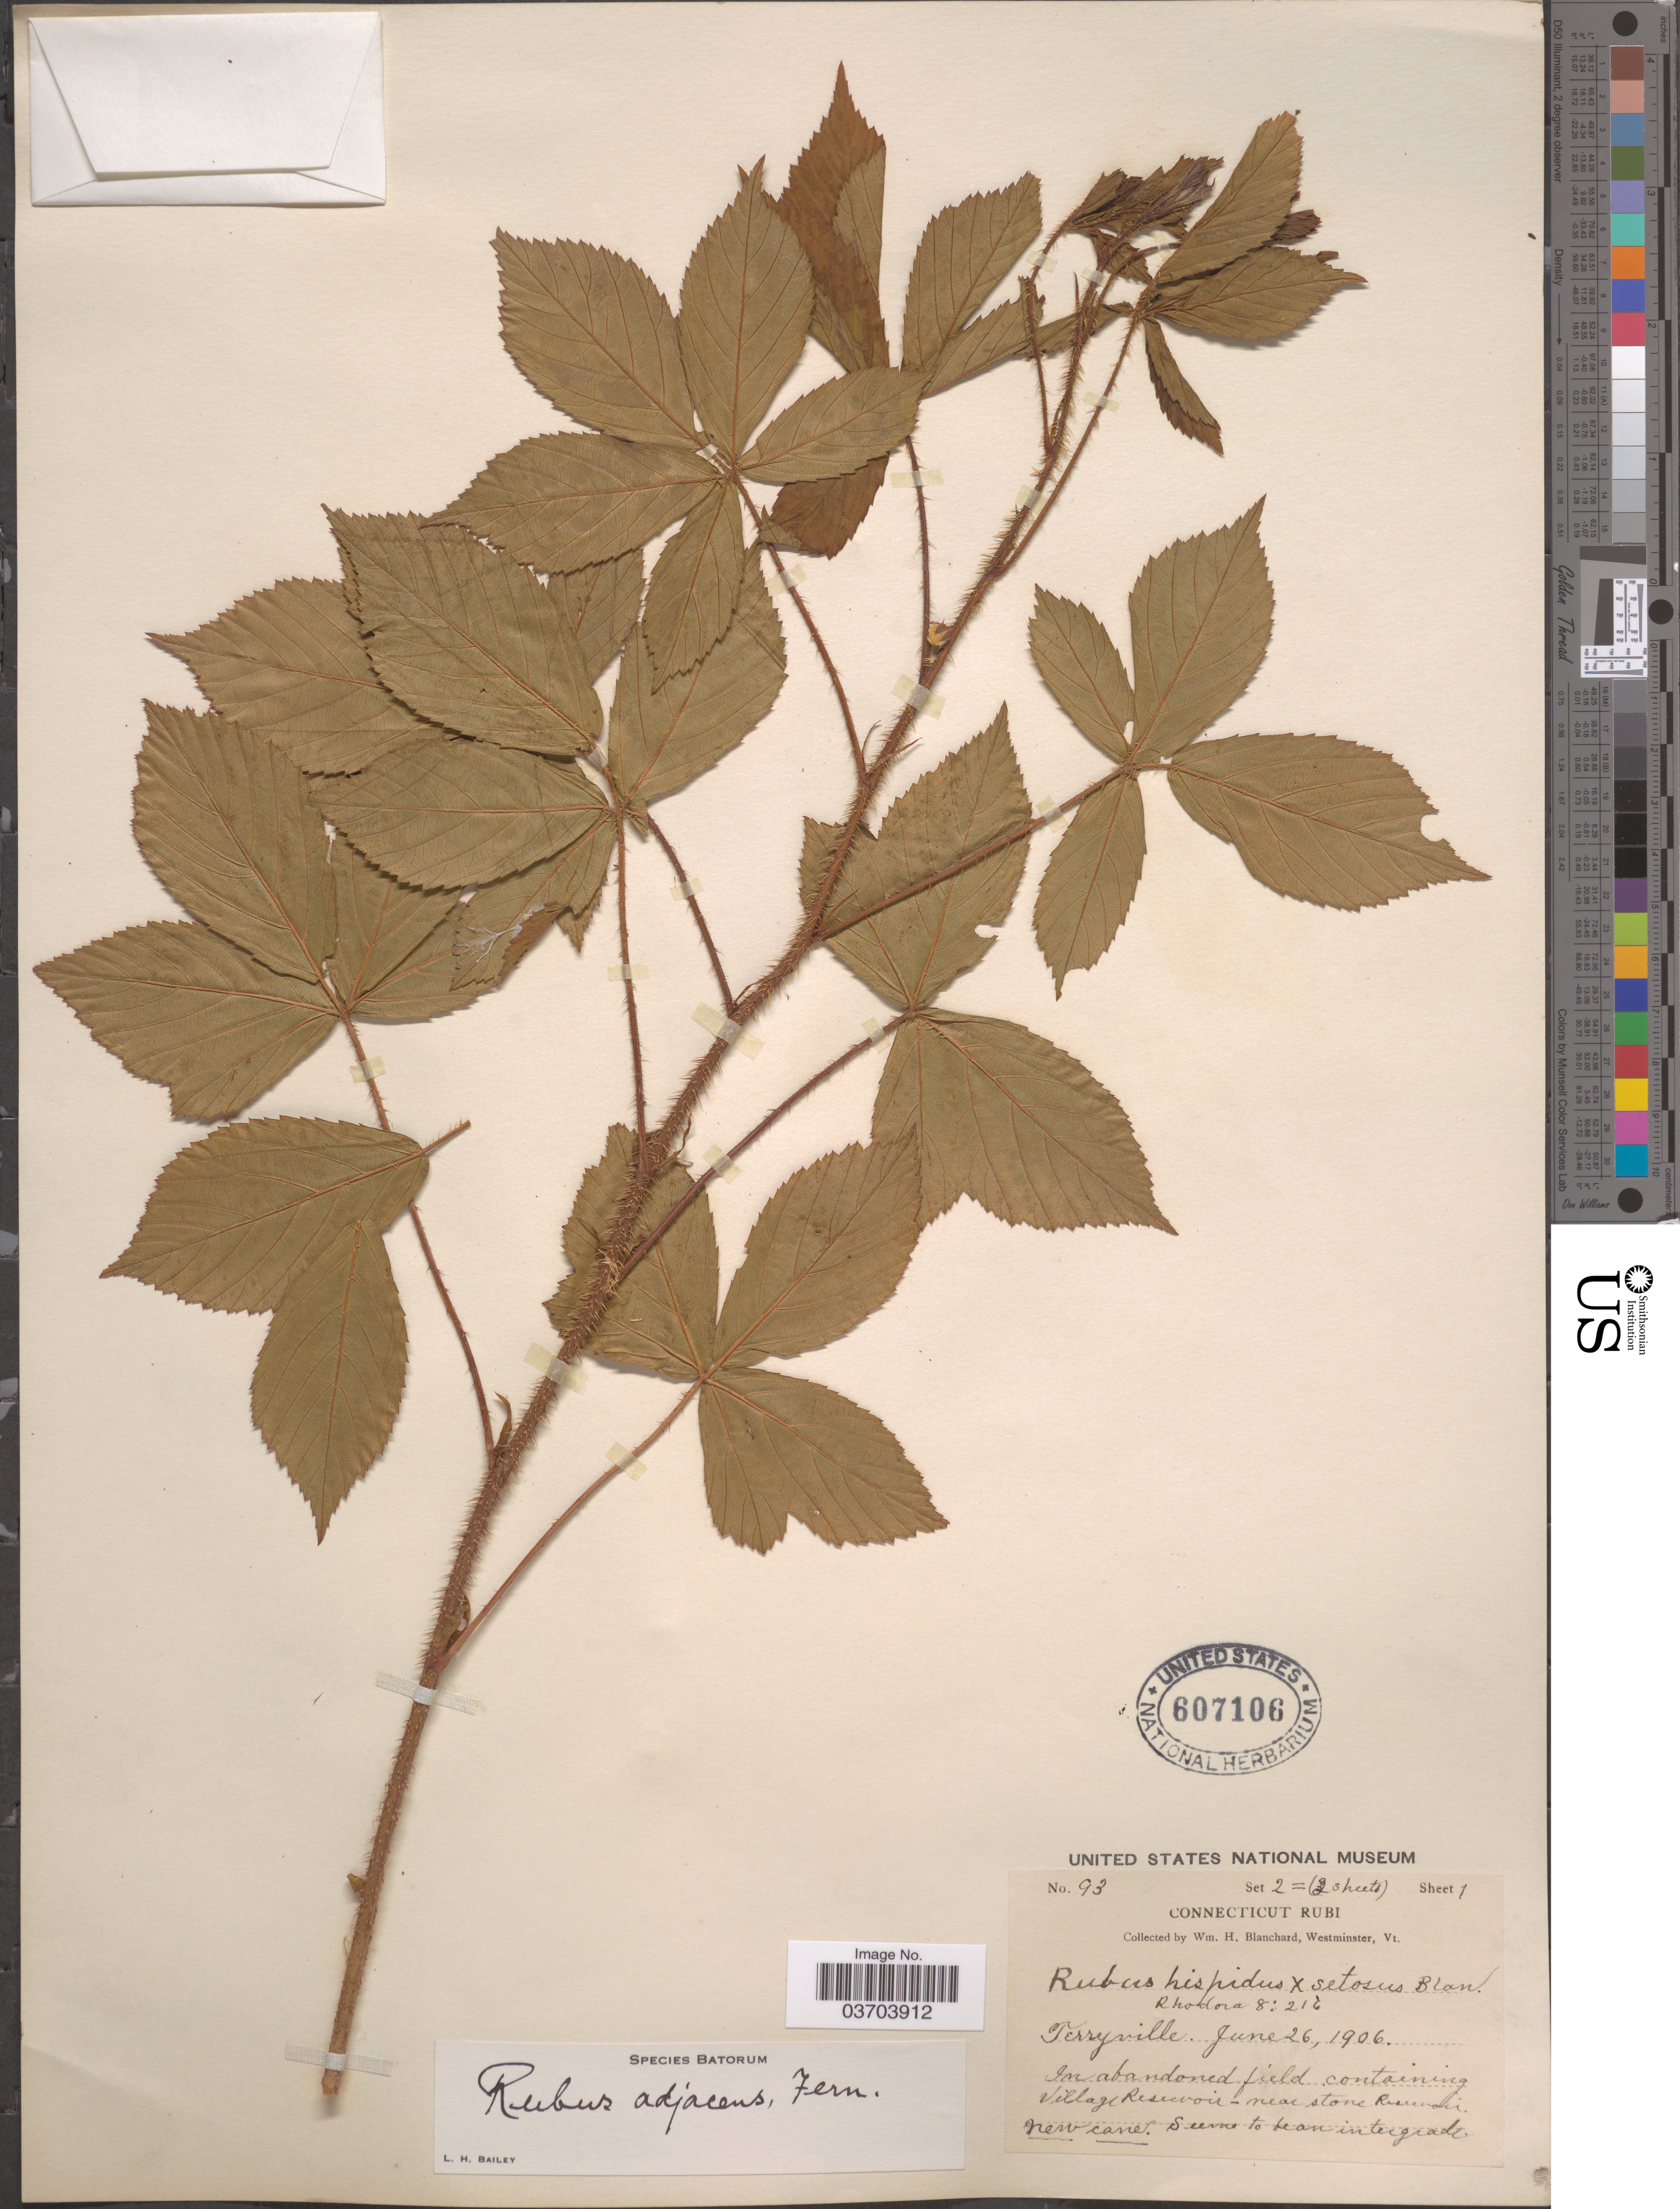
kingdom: Plantae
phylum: Tracheophyta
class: Magnoliopsida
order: Rosales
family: Rosaceae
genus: Rubus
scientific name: Rubus adjacens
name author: Fernald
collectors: W. H. Blanchard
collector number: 93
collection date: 1906-06-26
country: United States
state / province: Connecticut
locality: Terryville. In abandoned field containing Village Reservoir - near stone Reservoir.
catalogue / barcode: US 607106